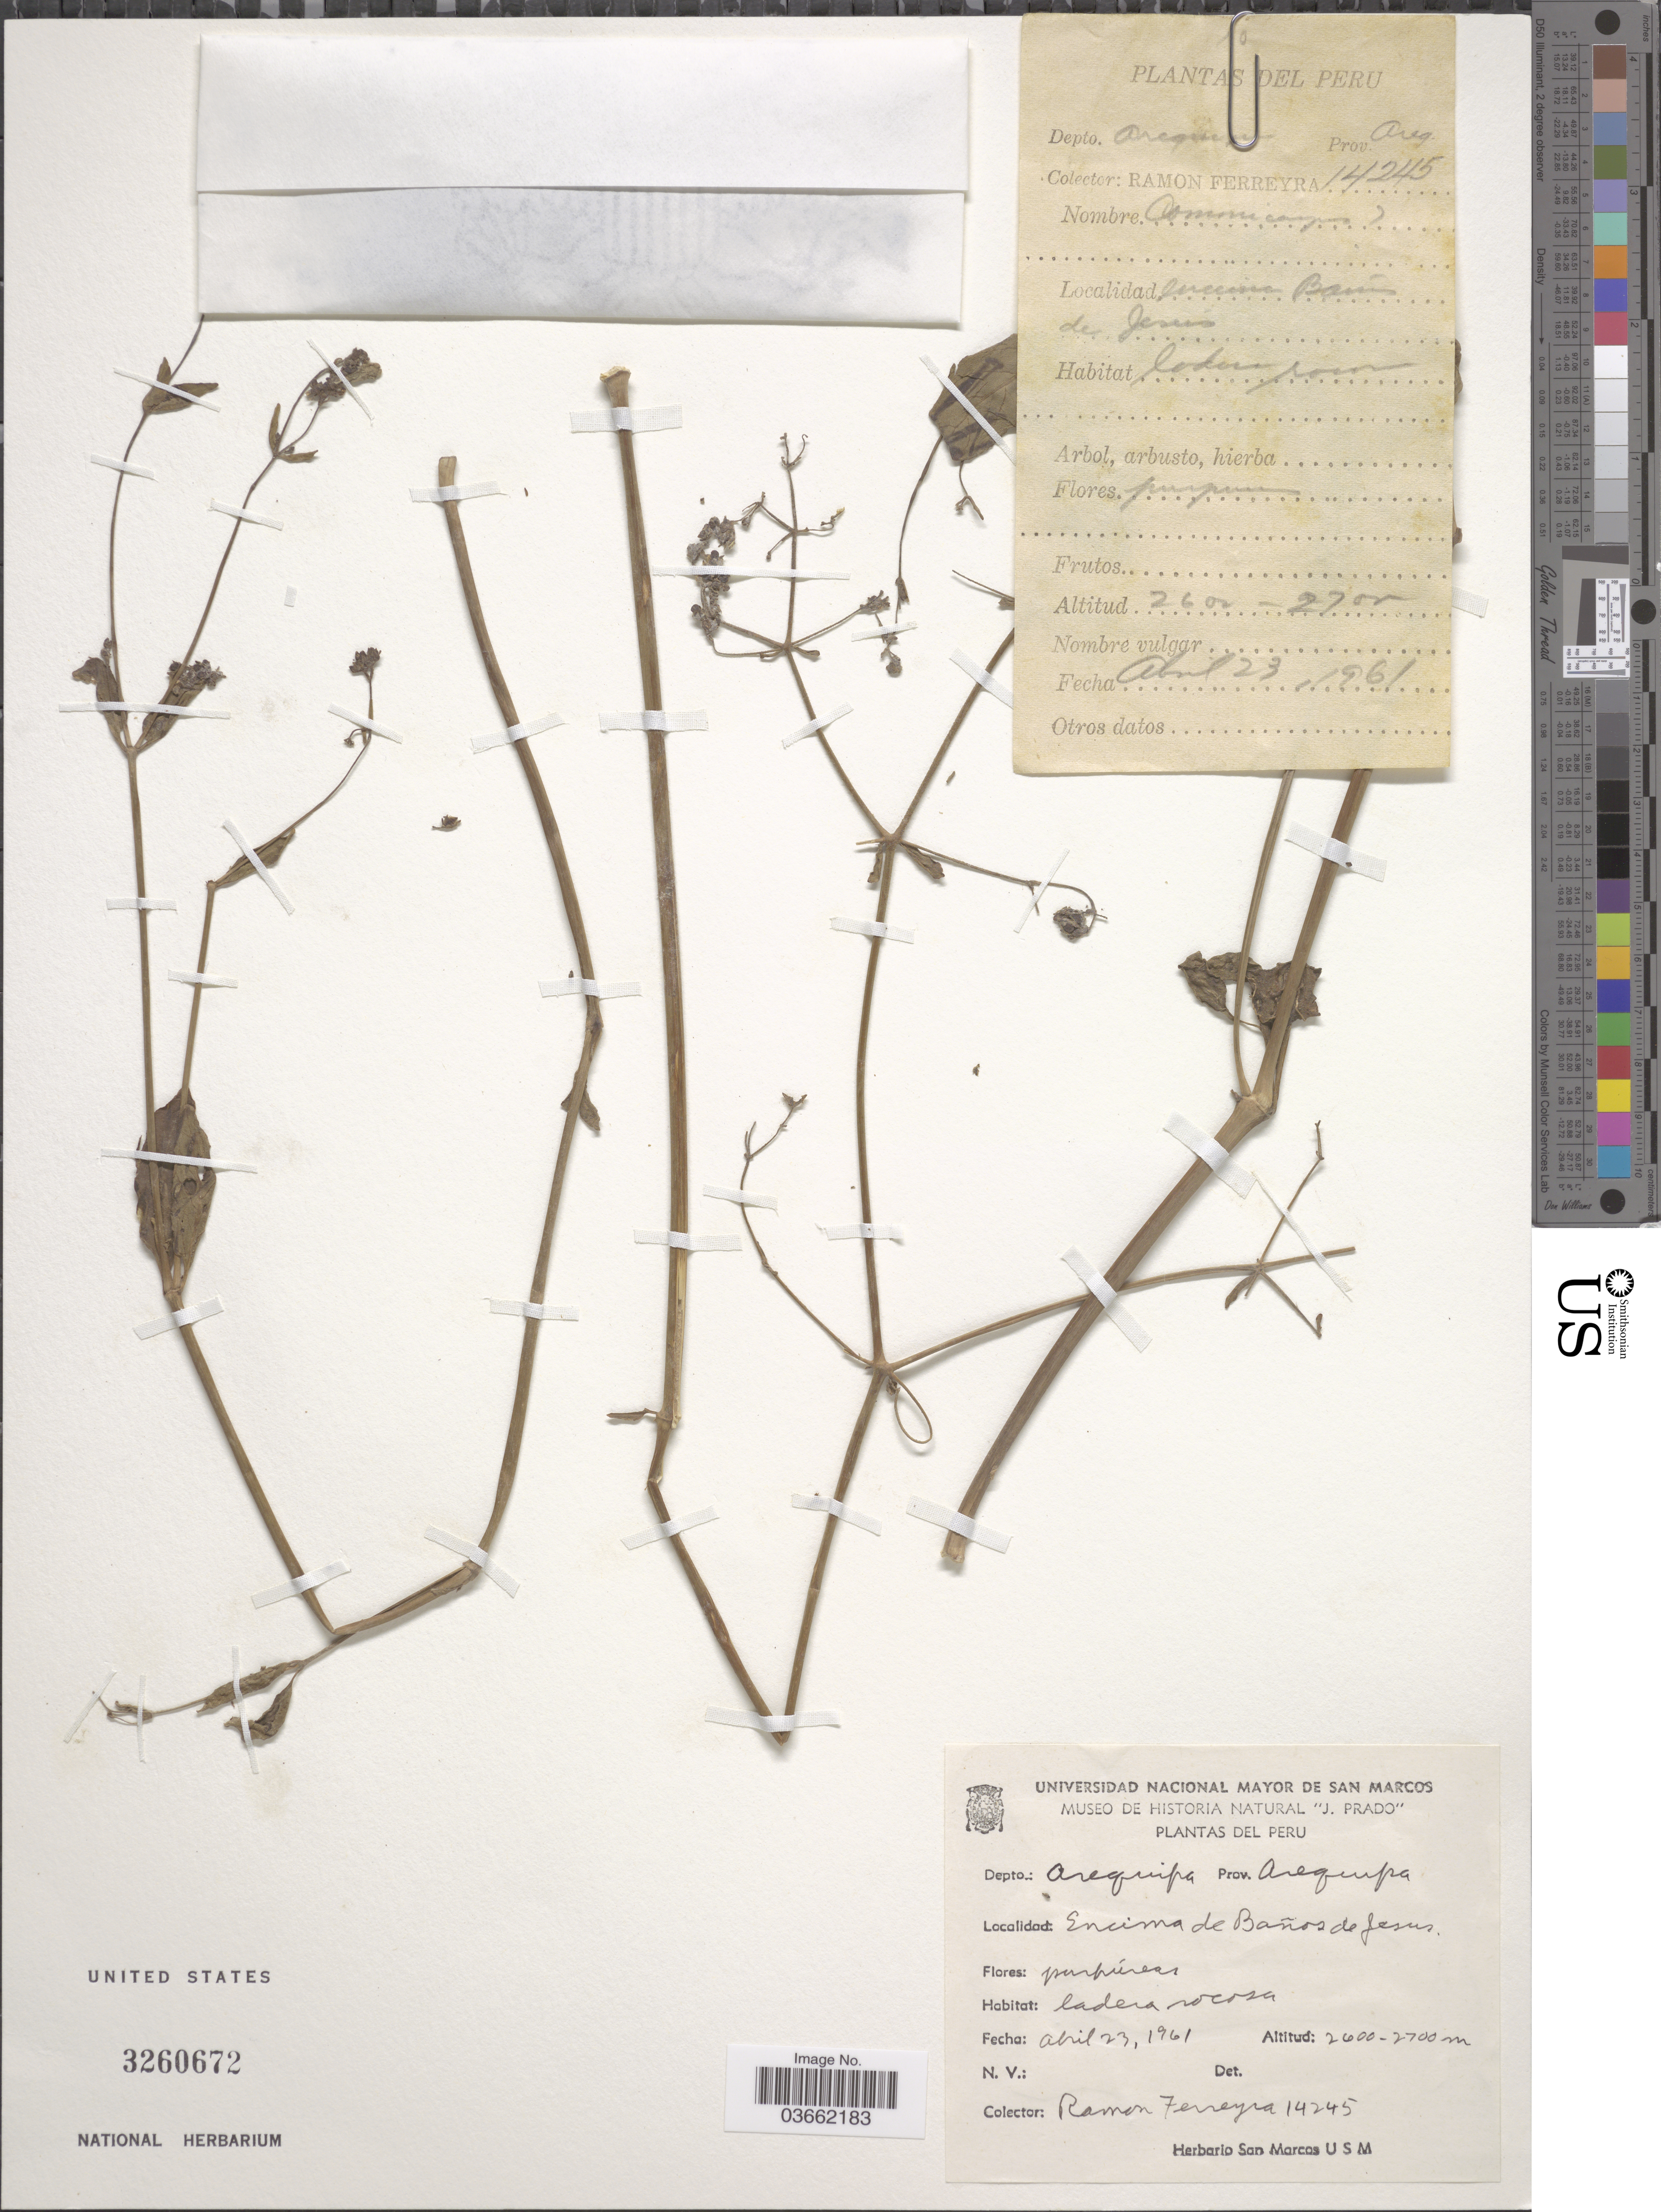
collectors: R. A. Ferreyra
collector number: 14245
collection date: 1961-04-23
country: Peru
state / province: Arequipa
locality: Depto.: Arequipa. Prov. Arequipa. Encima de Baños de Jesus.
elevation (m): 2600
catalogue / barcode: US 3260672